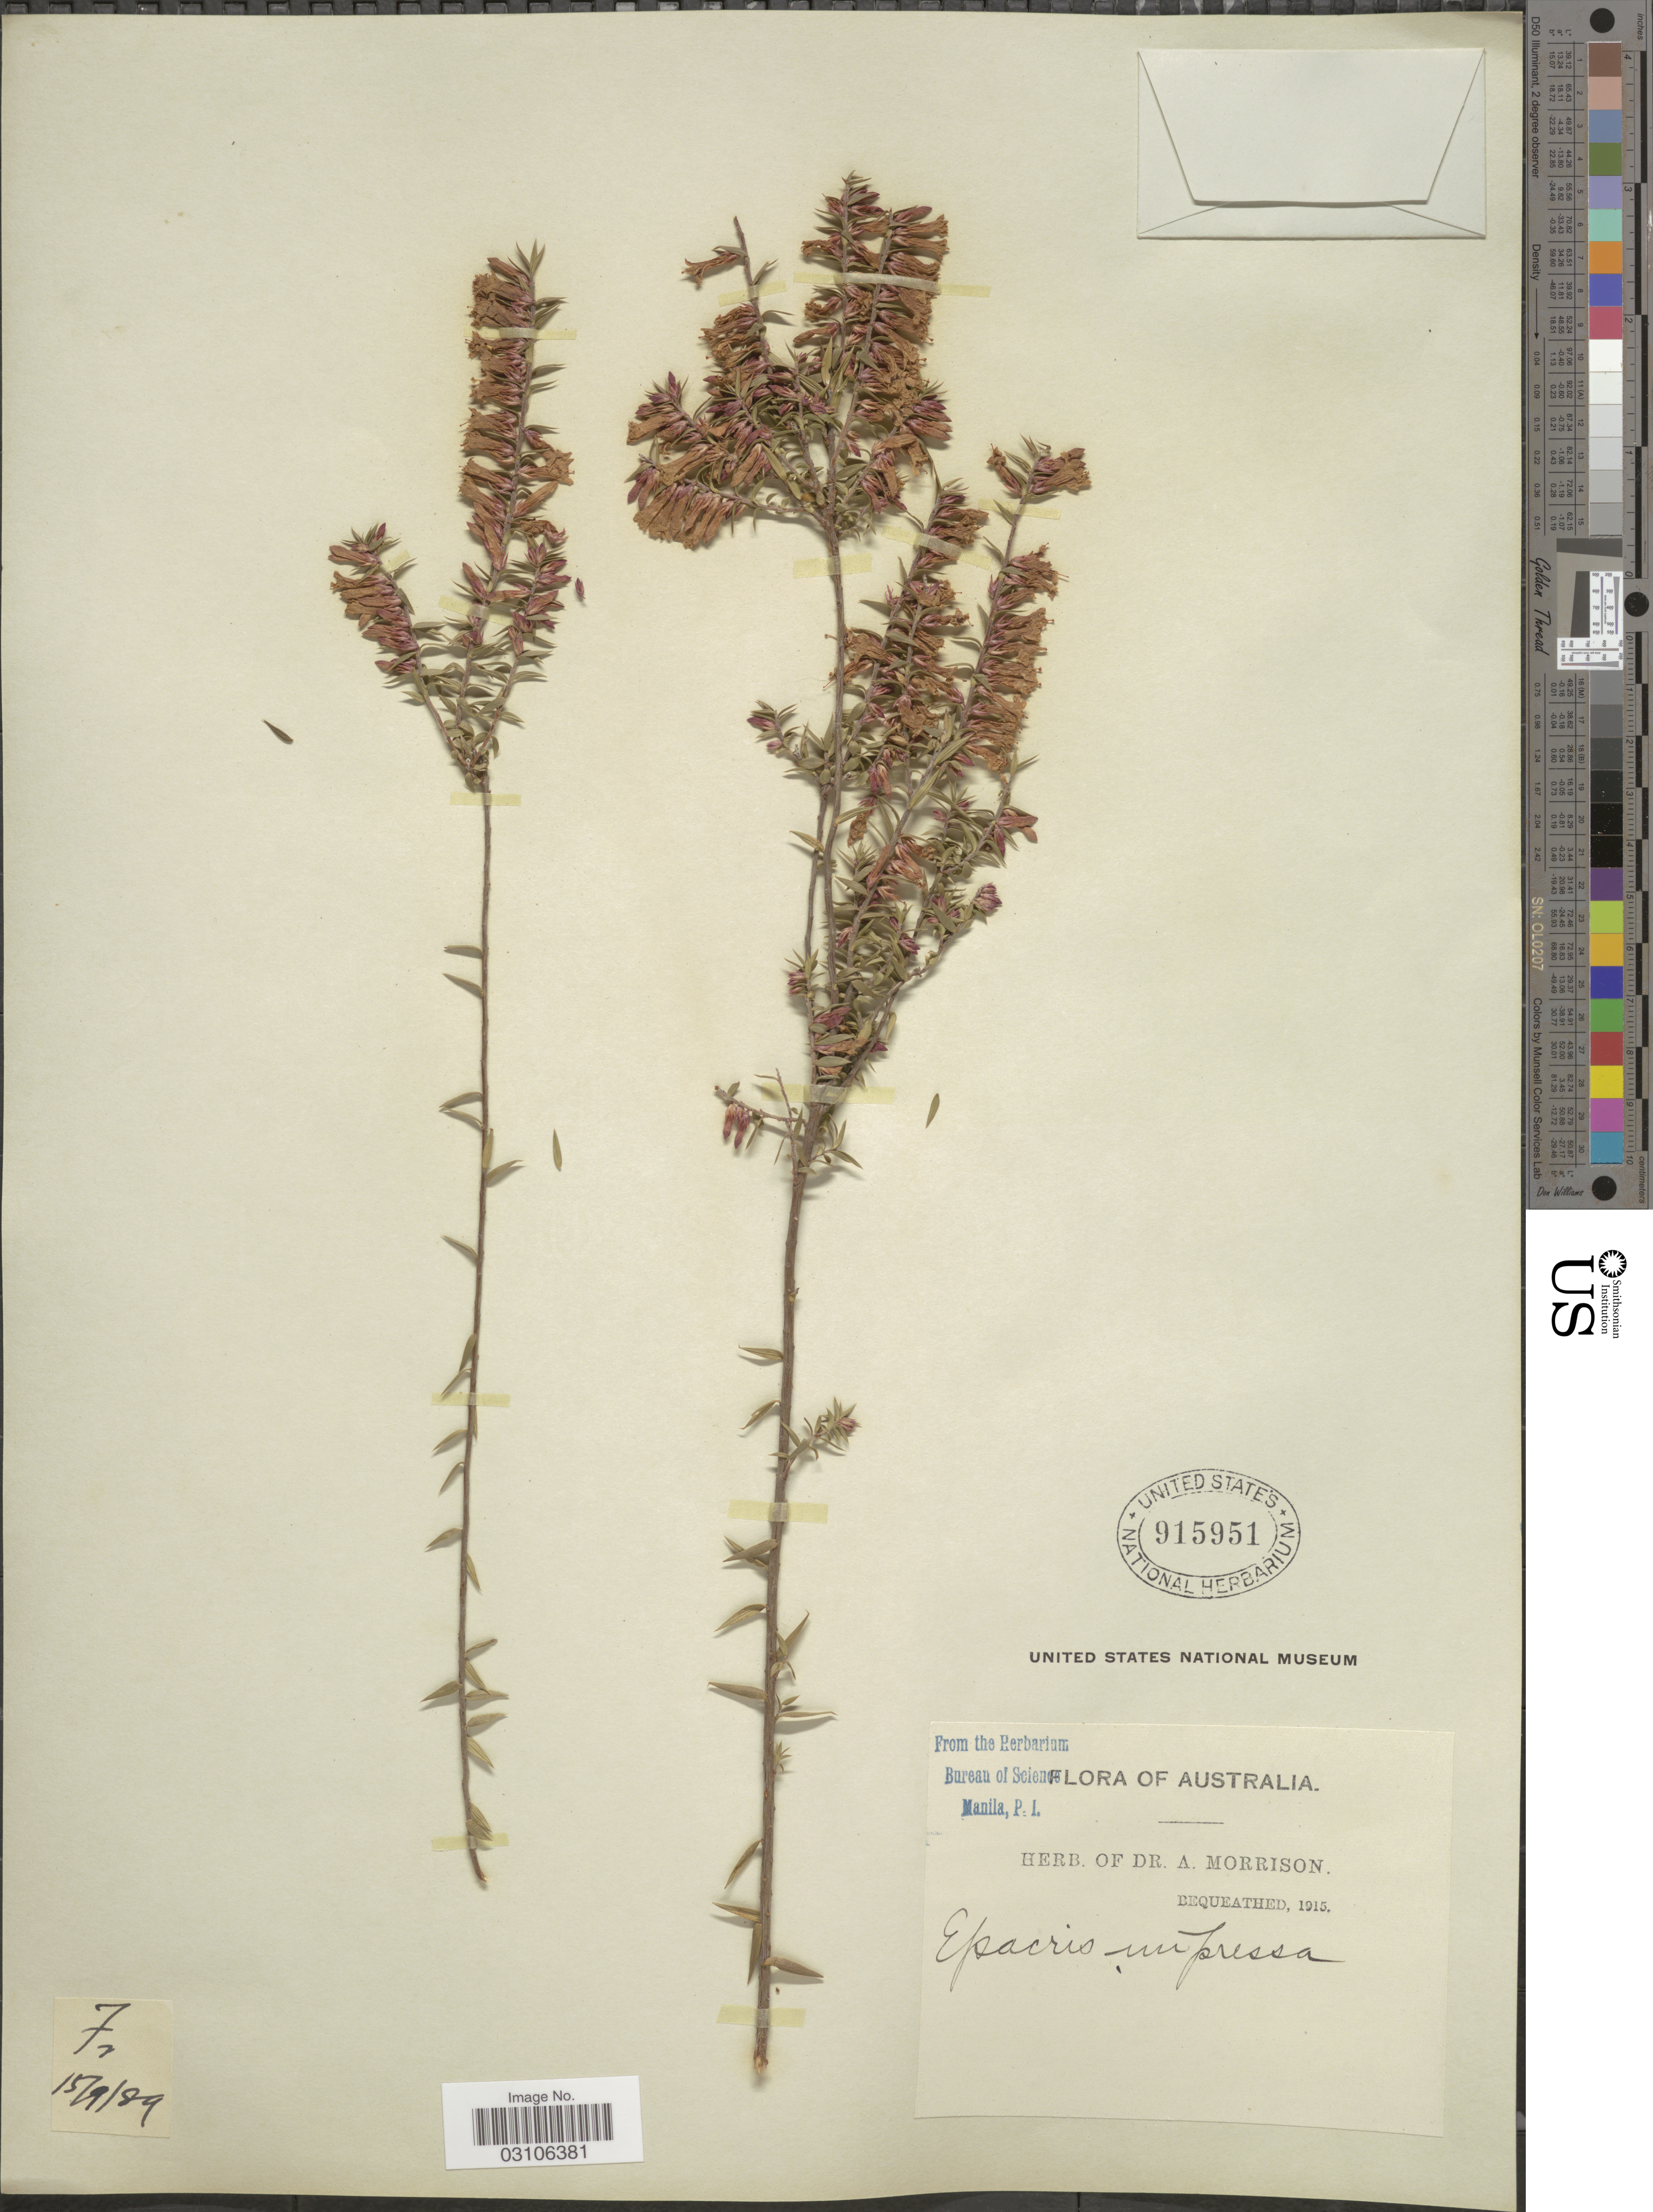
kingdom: Plantae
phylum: Tracheophyta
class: Magnoliopsida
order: Ericales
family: Ericaceae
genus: Epacris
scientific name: Epacris impressa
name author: Labill.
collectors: ex herb. Dr. A. Morrison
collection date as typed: Transcribed d/m/y: 15/9/89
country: Australia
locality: Fr.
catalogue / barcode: US 915951